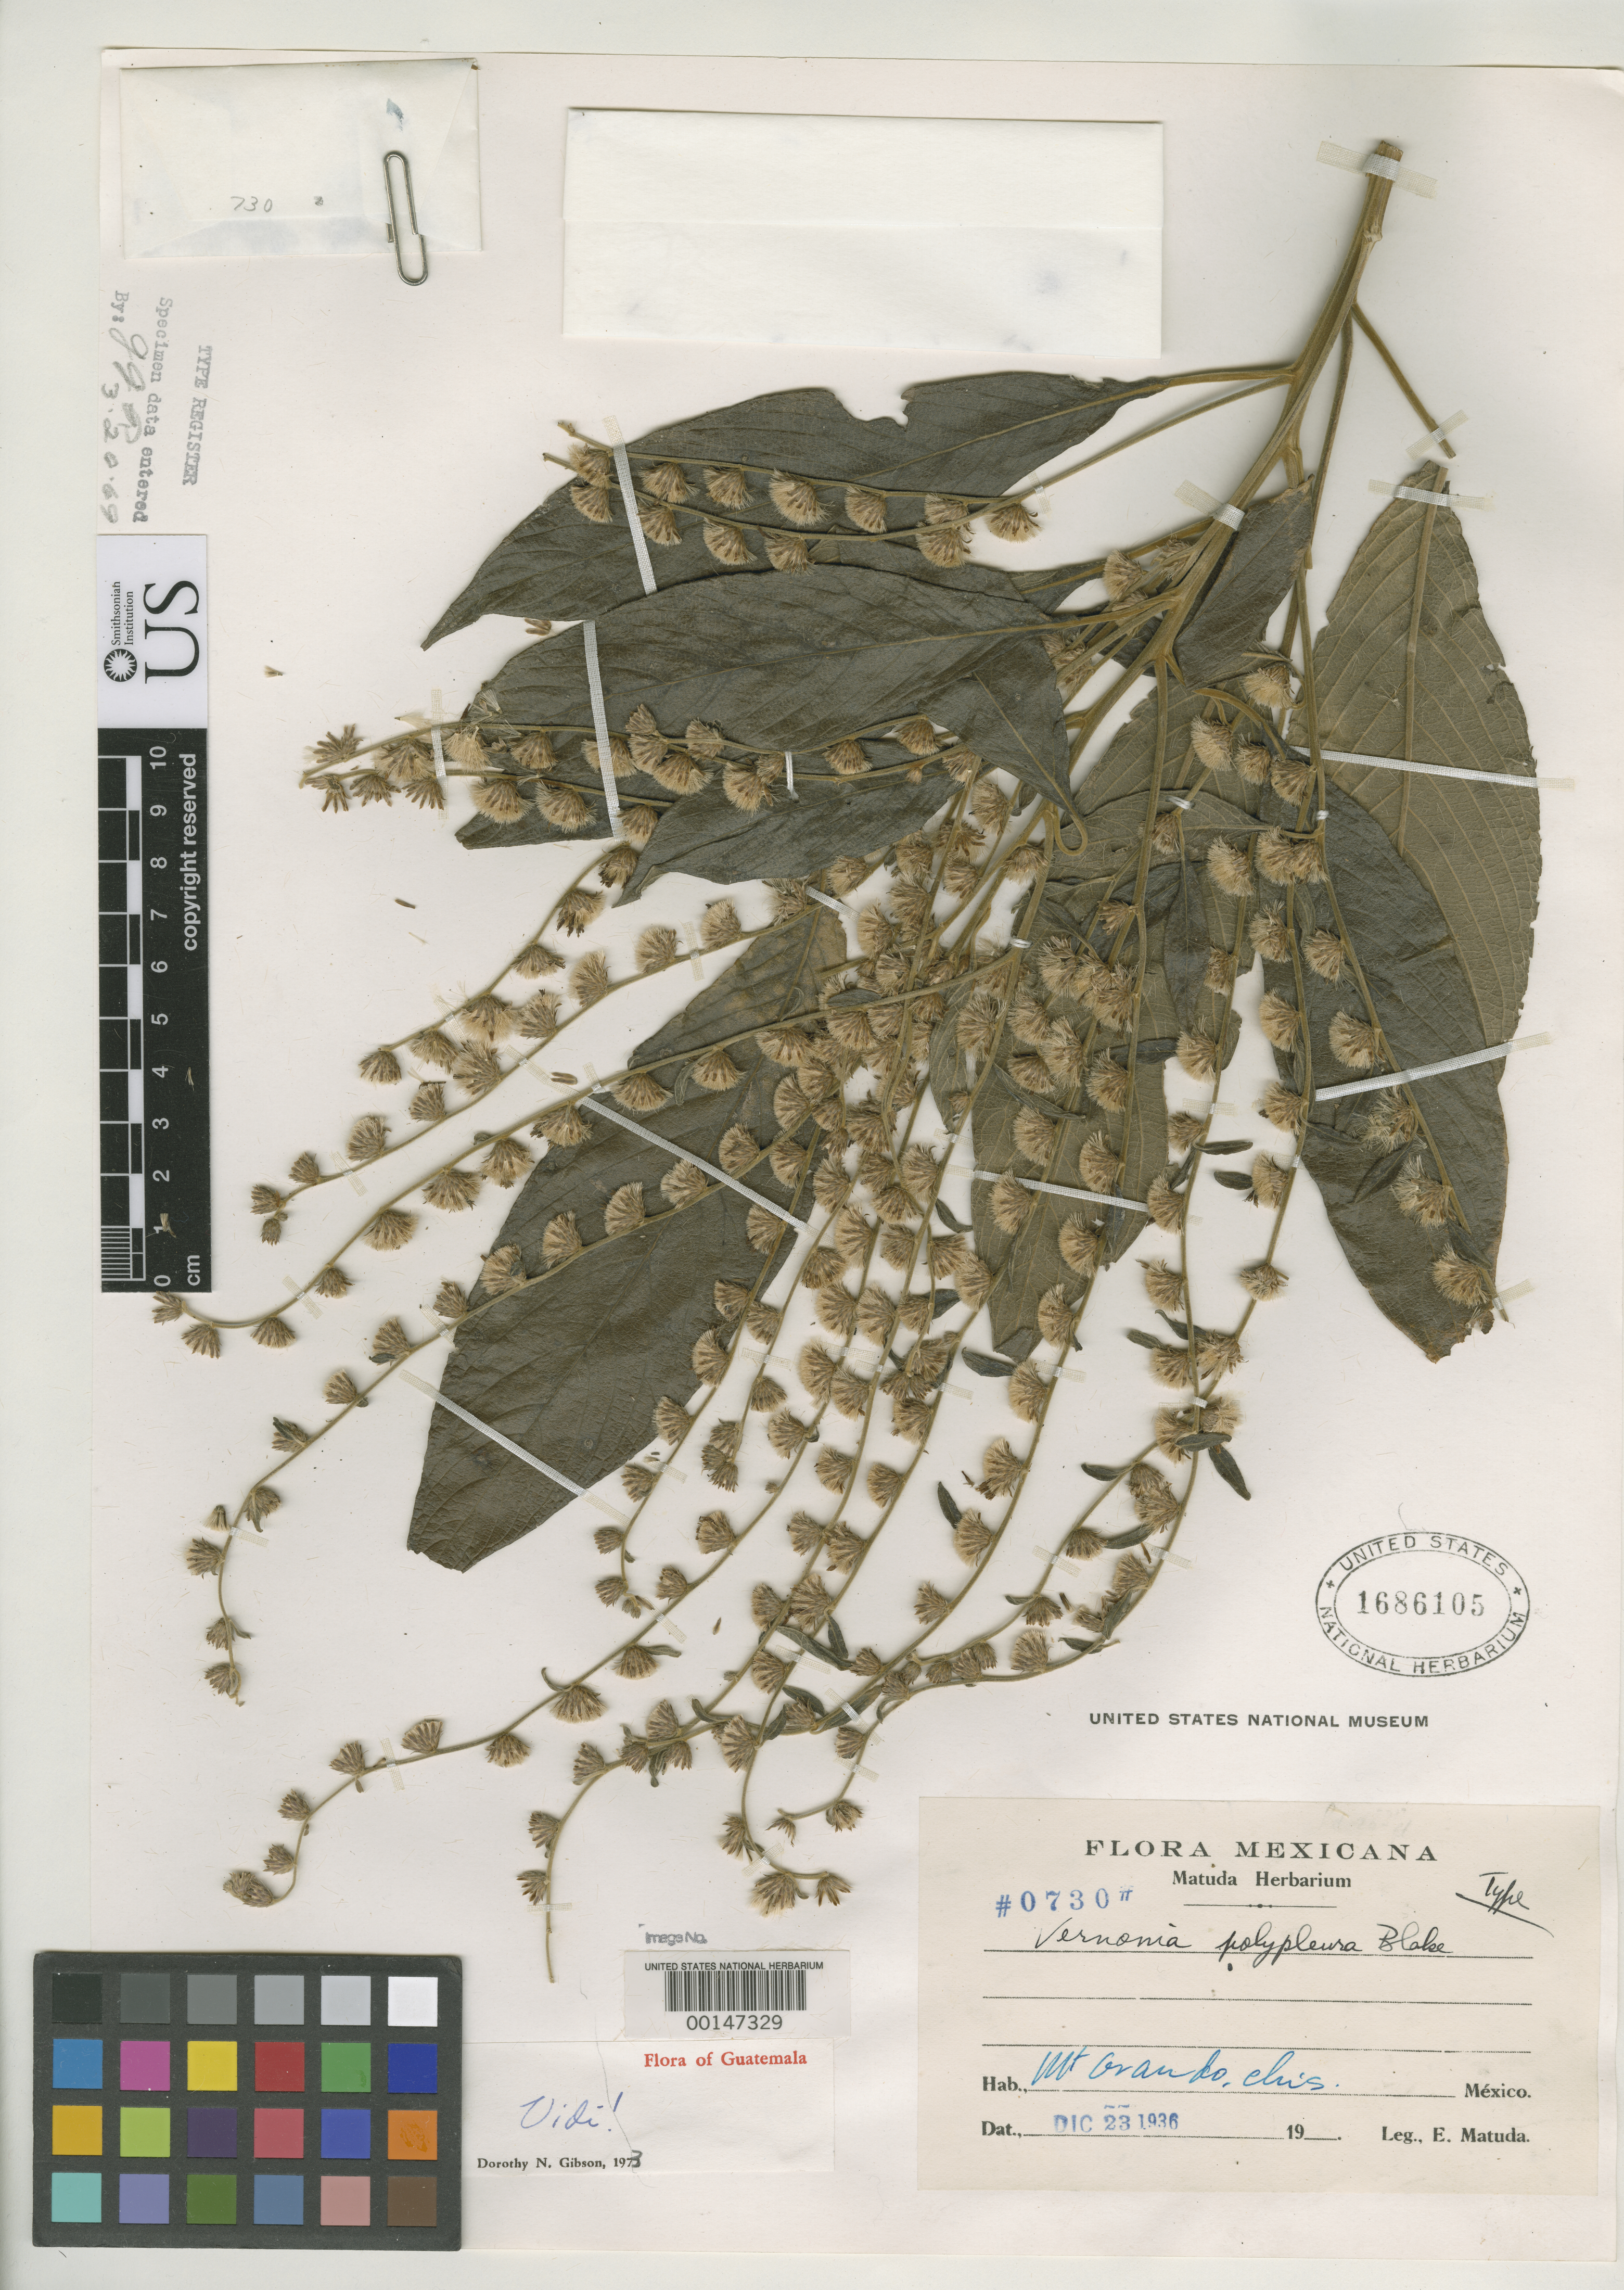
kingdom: Plantae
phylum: Tracheophyta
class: Magnoliopsida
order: Asterales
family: Asteraceae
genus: Vernonia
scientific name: Vernonia polypleura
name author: S.F. Blake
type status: Holotype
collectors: E. Matuda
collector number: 730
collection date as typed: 23 Dec 1936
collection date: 1936-12-23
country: Mexico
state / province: Chiapas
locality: Mt. Orando.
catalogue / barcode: US 1686105